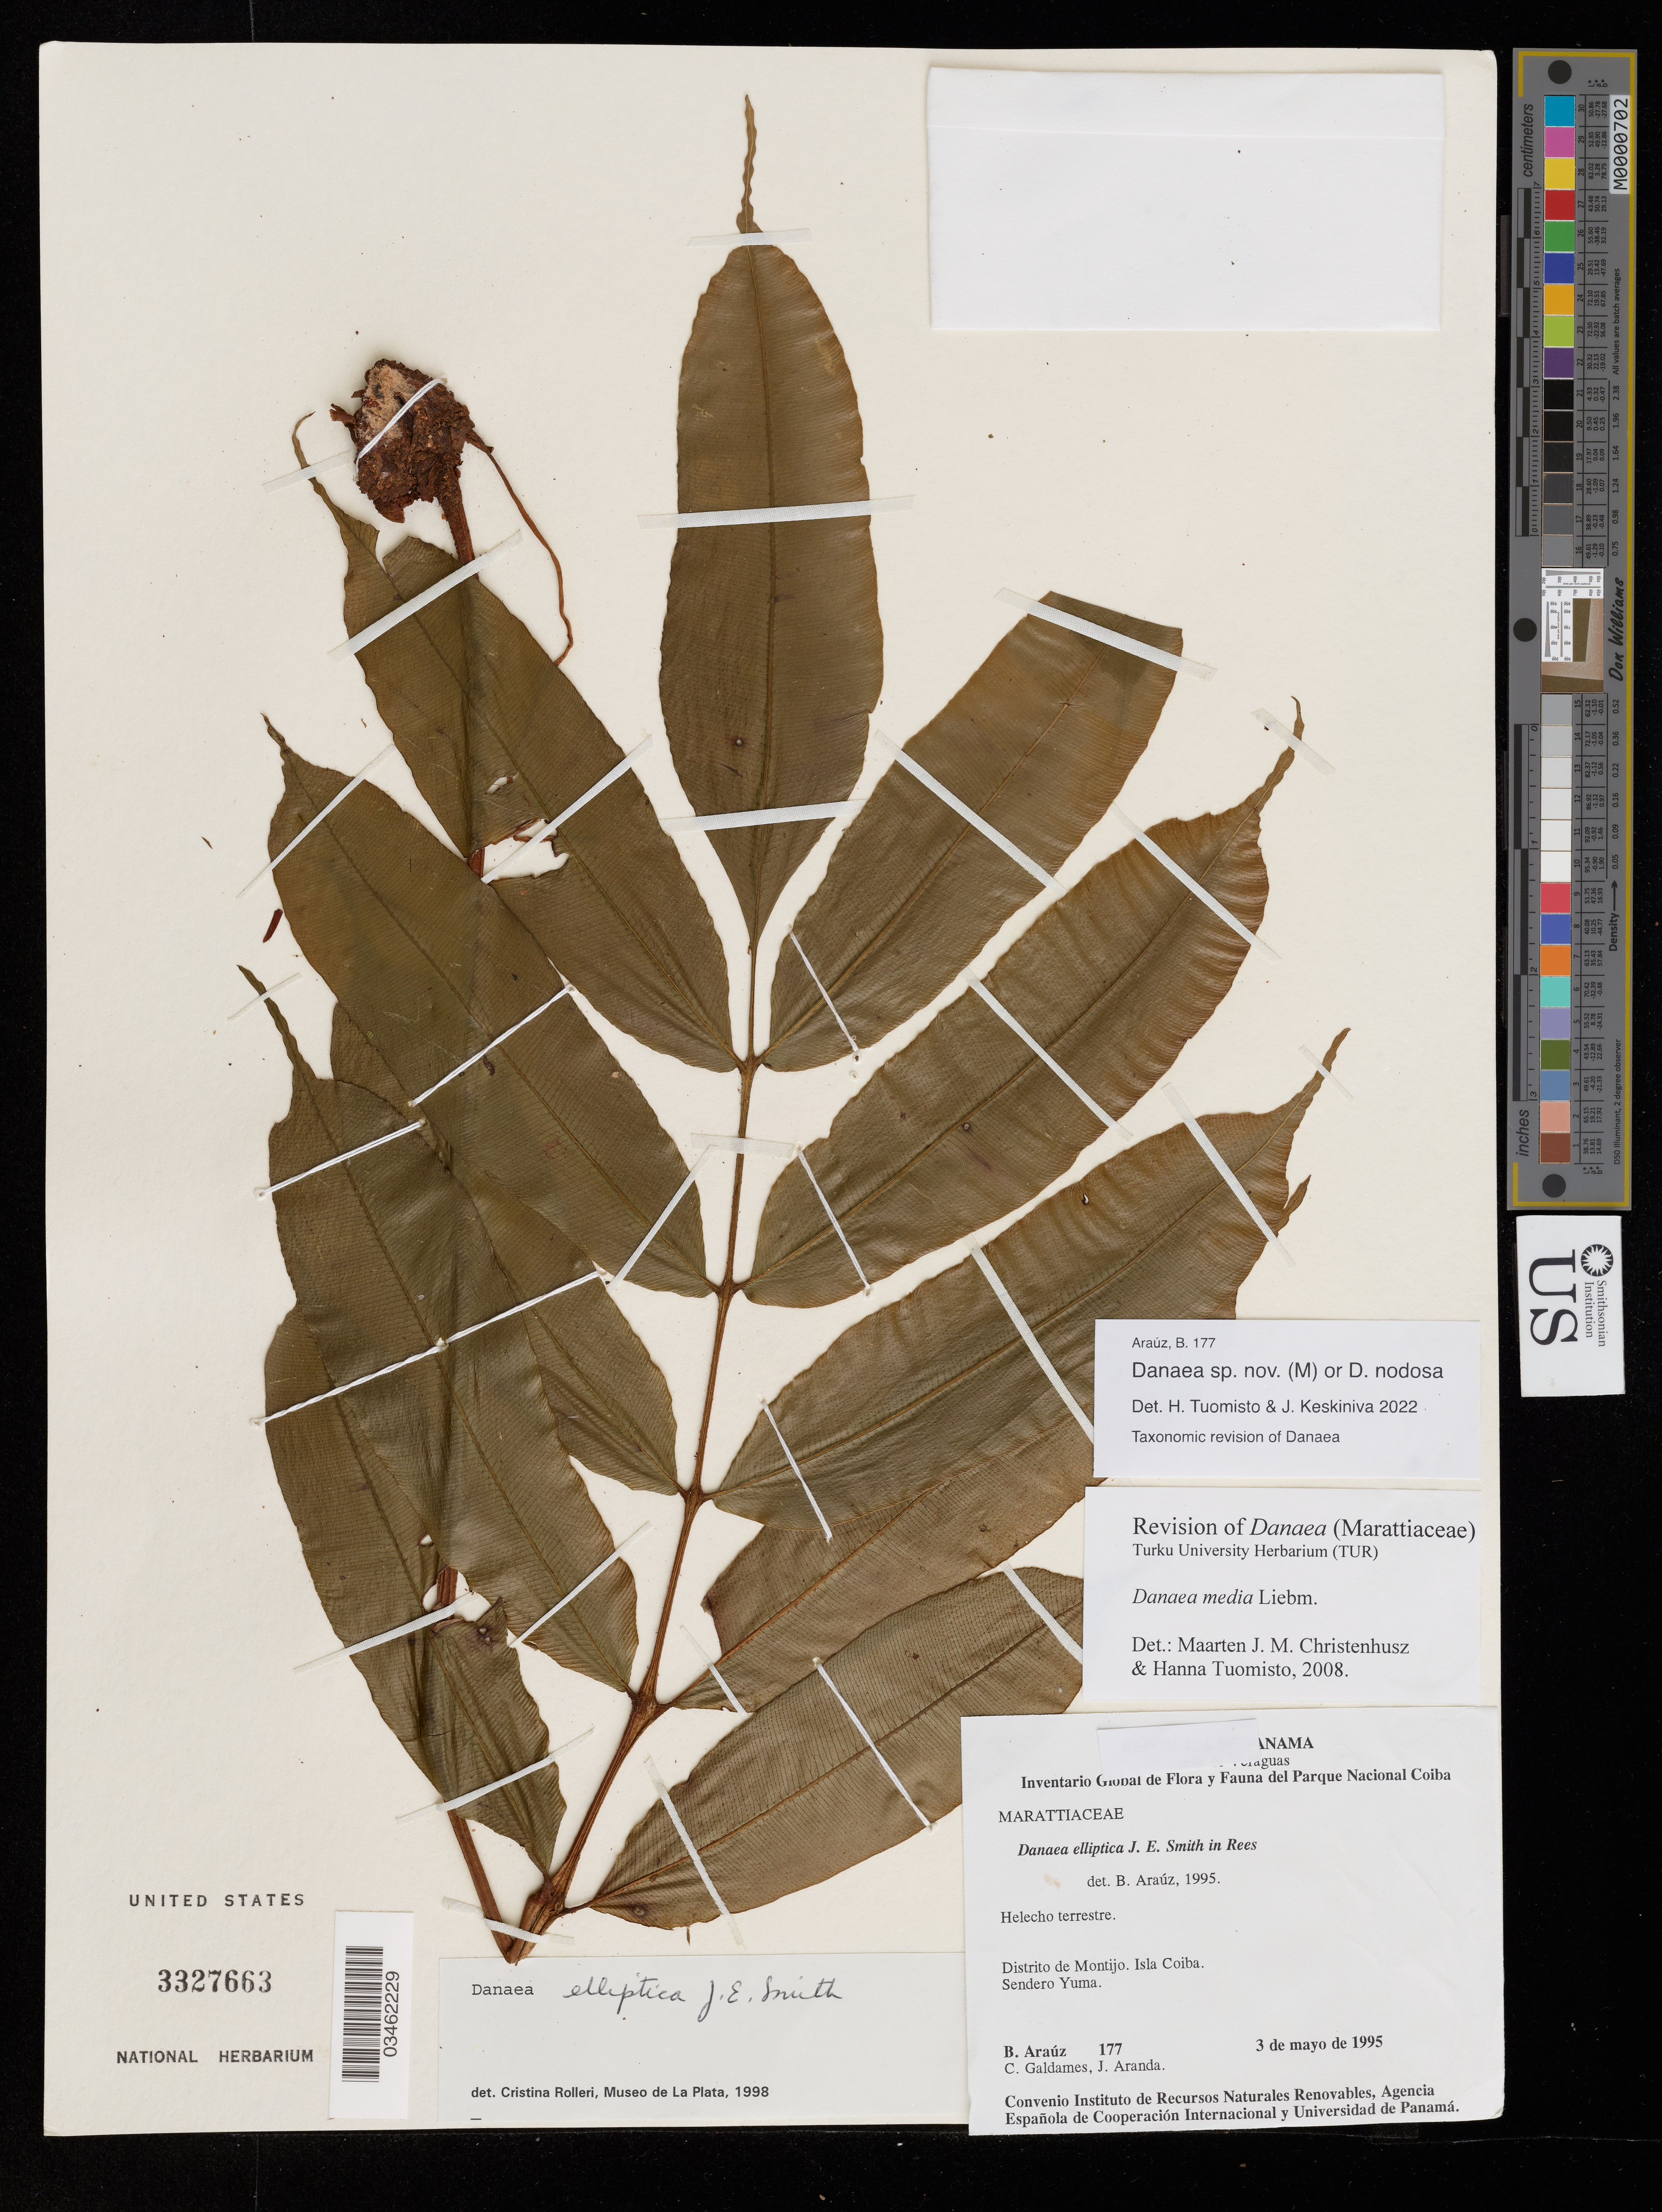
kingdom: Plantae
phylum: Tracheophyta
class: Polypodiopsida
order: Marattiales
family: Marattiaceae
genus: Danaea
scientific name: Danaea sp.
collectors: B. Araúz, C. Galdames & J. Aranda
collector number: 177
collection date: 1995-05-03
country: Panama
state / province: Veraguas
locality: Distrito de Montijo. Isla Coiba. Sendero Yuma.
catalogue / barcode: US 3327663